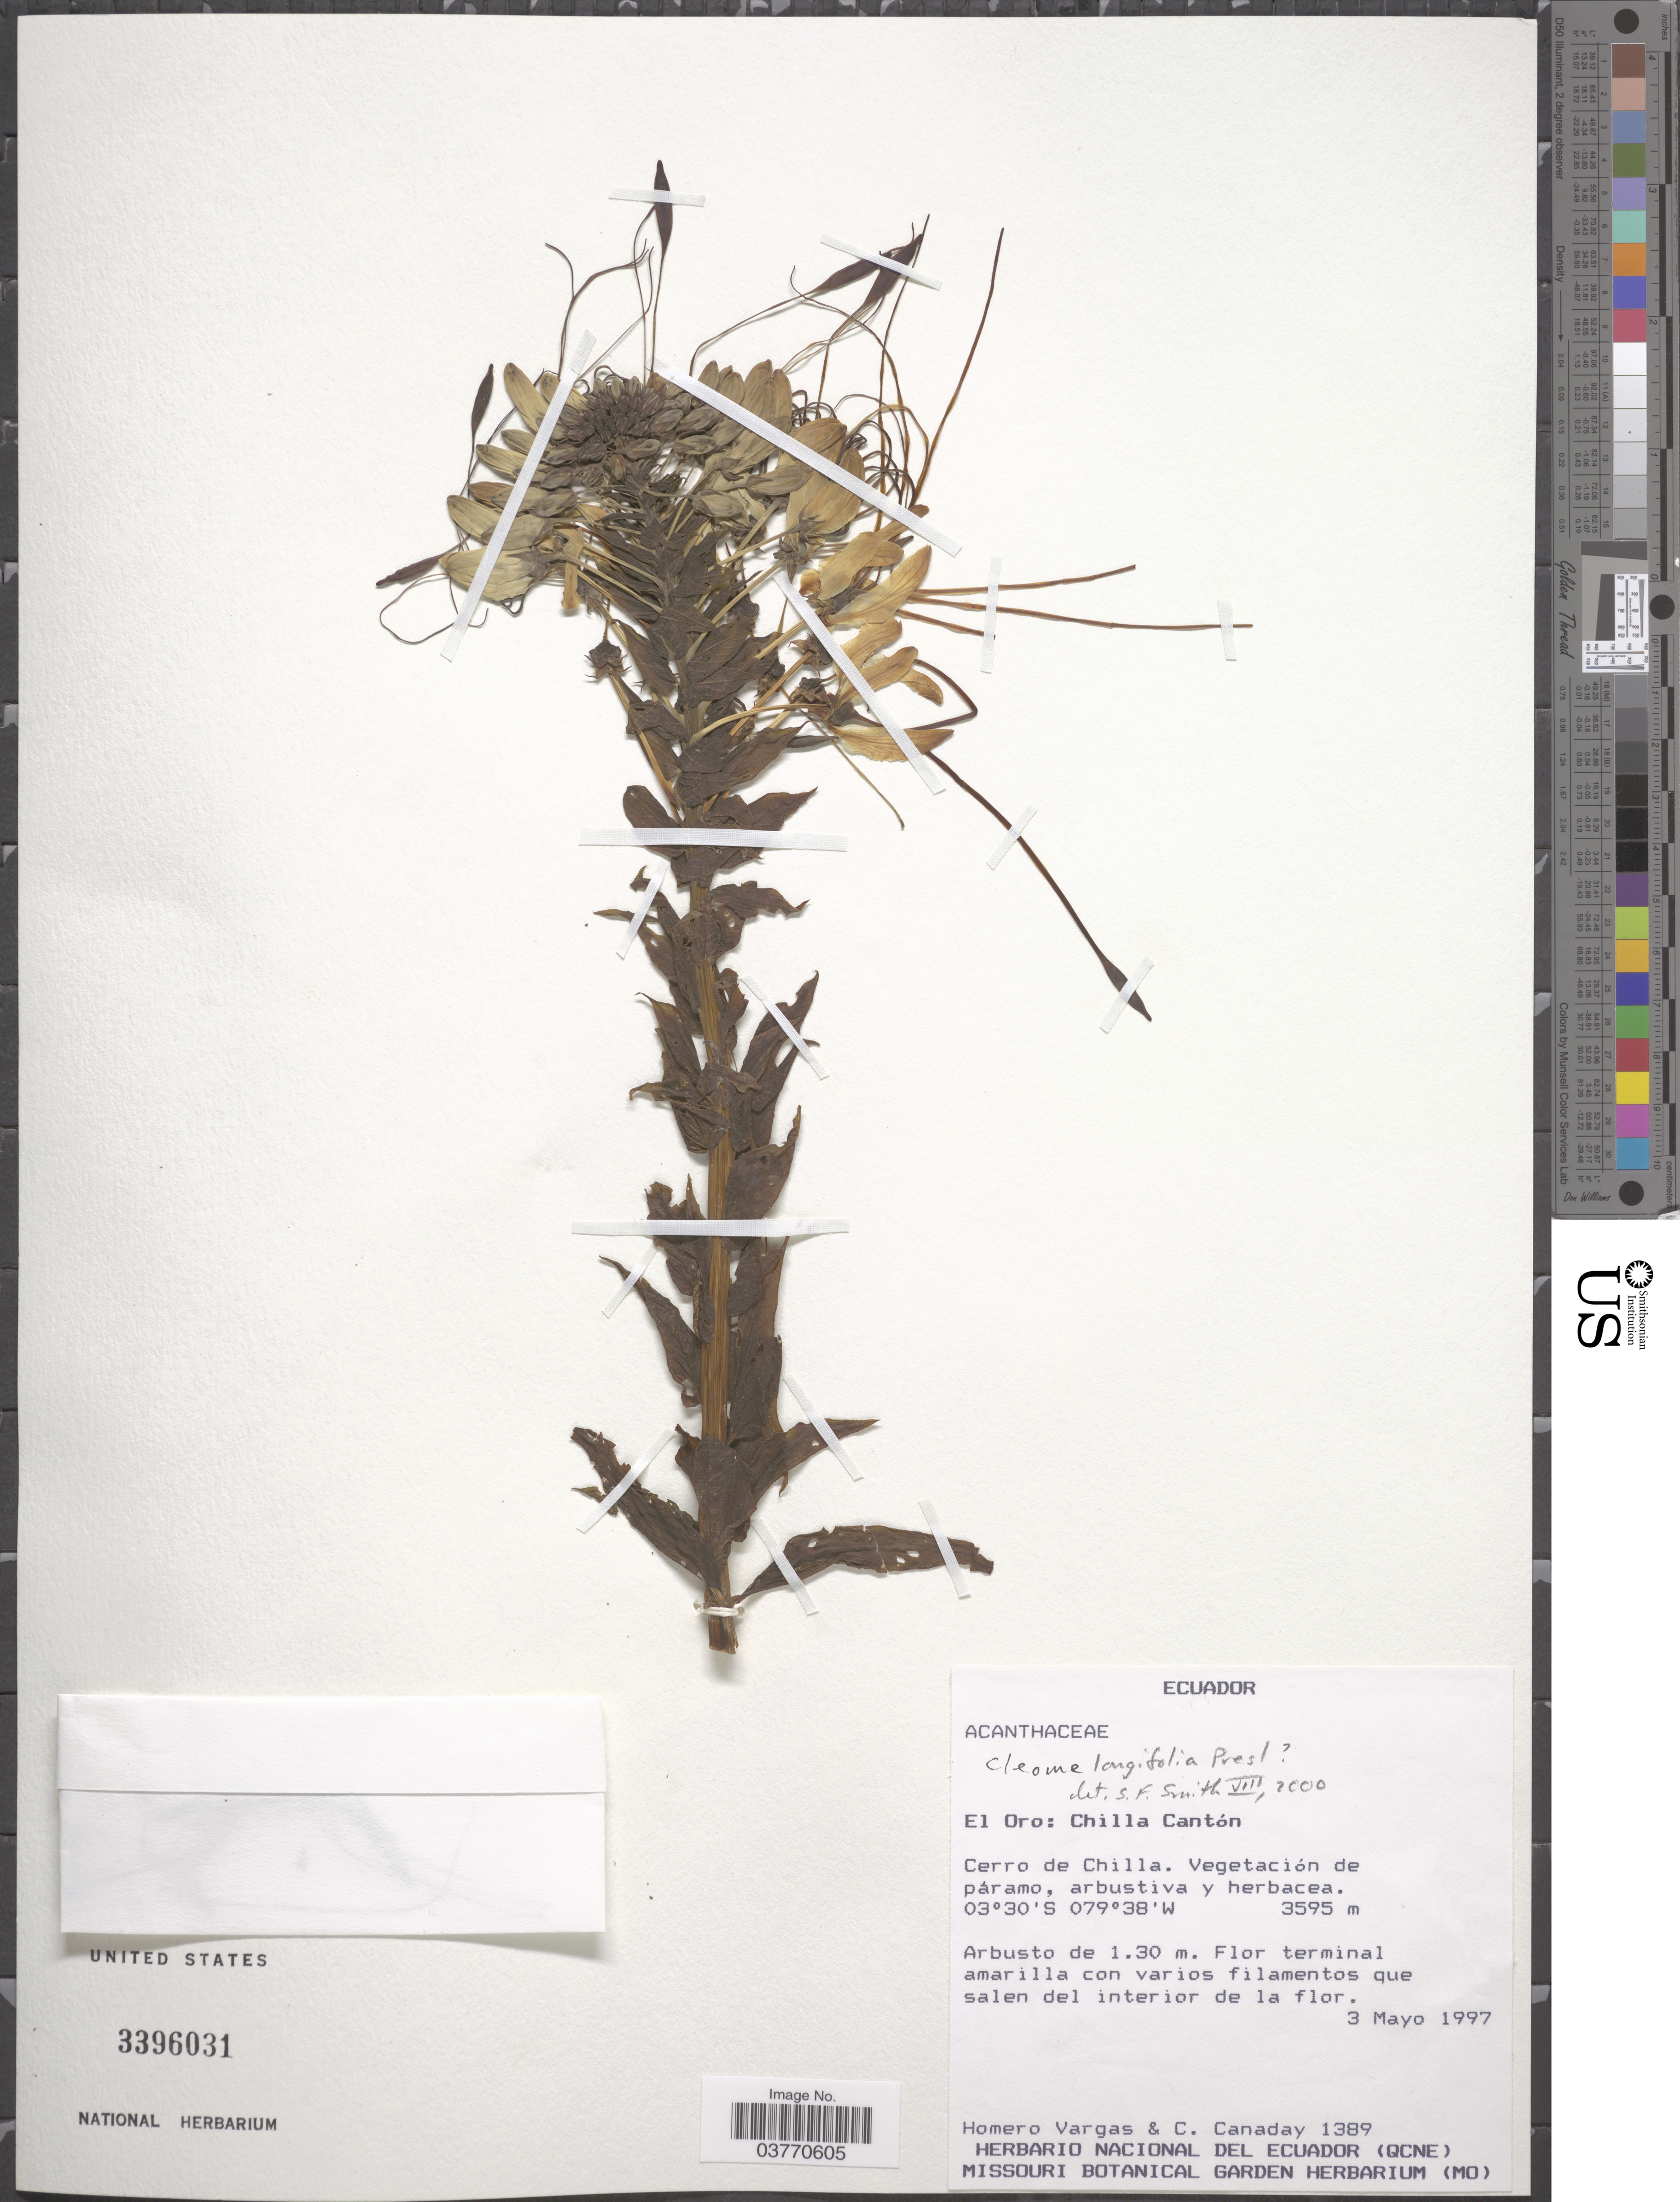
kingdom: Plantae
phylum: Tracheophyta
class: Magnoliopsida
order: Brassicales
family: Cleomaceae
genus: Andinocleome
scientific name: Andinocleome longifolia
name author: (C. Presl) Iltis ex E.M. McGinty & Roalson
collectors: H. Vargas & C. Canaday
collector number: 1389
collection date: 1997-05-03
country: Ecuador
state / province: El Oro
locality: El Oro: Chilla Cantón. Cerro de Chilla. Vegetación de Páramo, arbustiva y herbacea.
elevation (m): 3595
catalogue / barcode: US 3396031